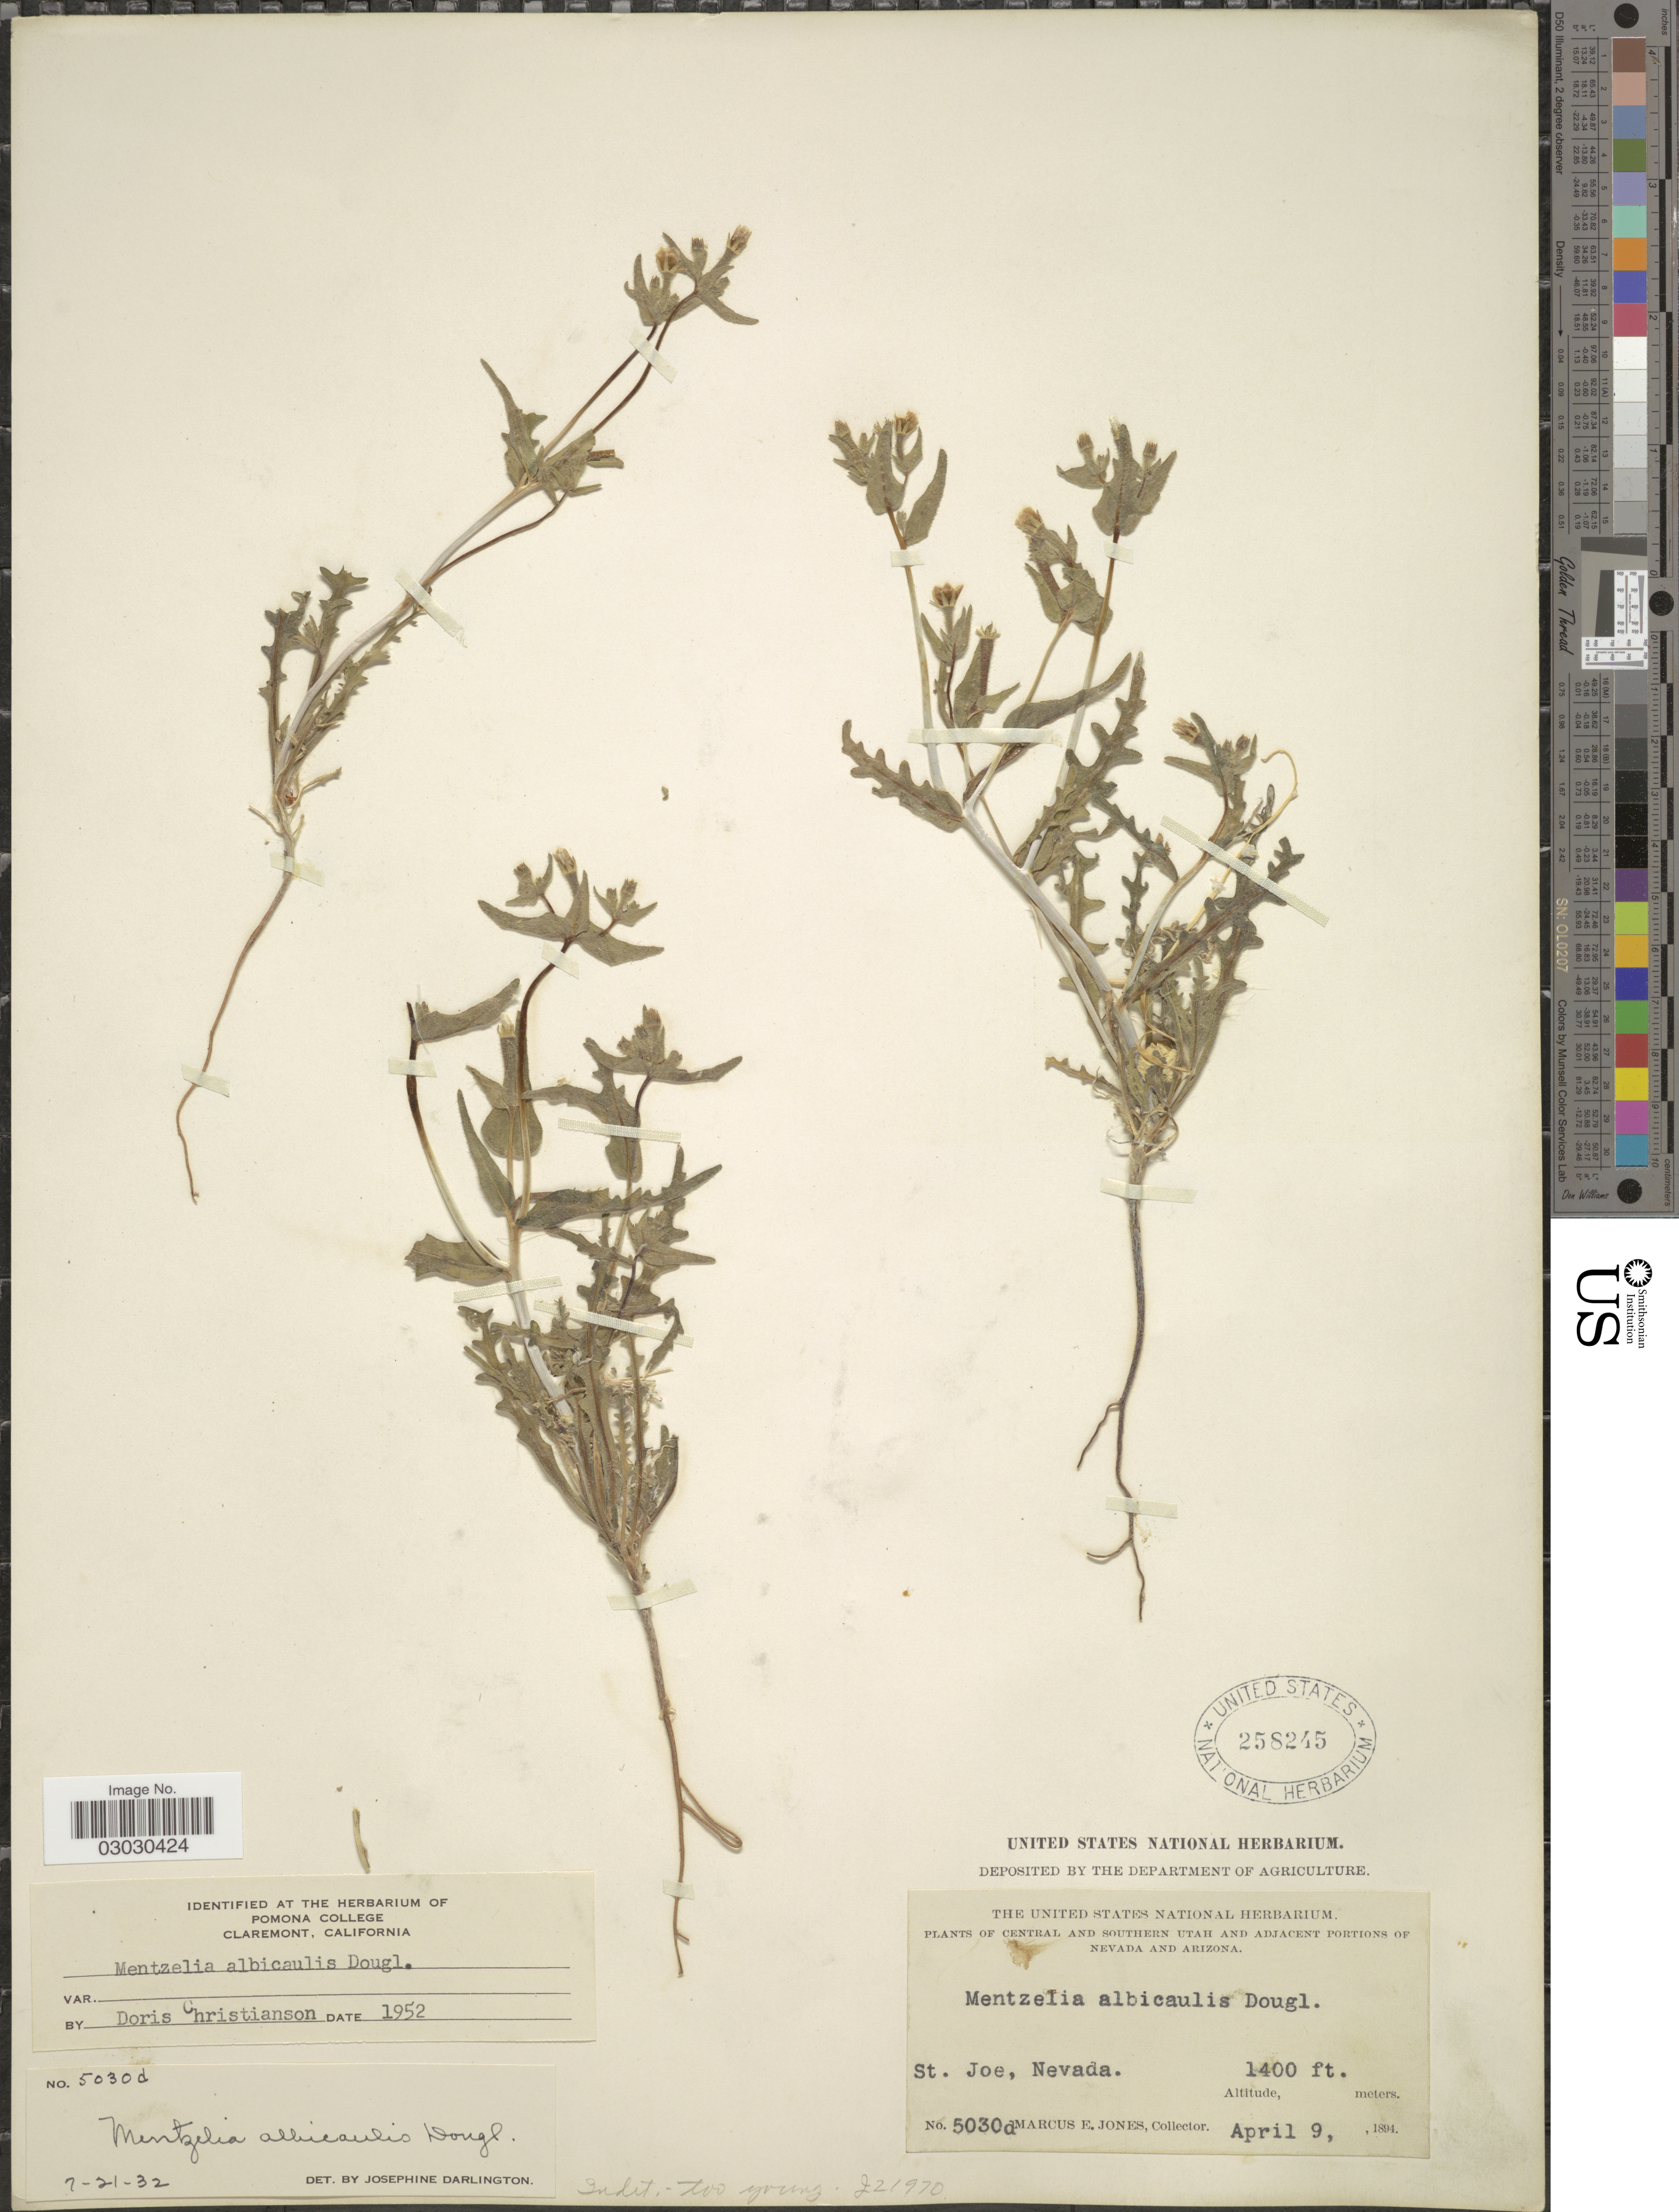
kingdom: Plantae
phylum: Tracheophyta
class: Magnoliopsida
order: Cornales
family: Loasaceae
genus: Mentzelia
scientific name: Mentzelia sp.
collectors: M. E. Jones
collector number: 5030a*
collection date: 1894-04-09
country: United States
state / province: Nevada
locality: Adjacent portions of Nevada. St. Joe.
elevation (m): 427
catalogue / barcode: US 258245